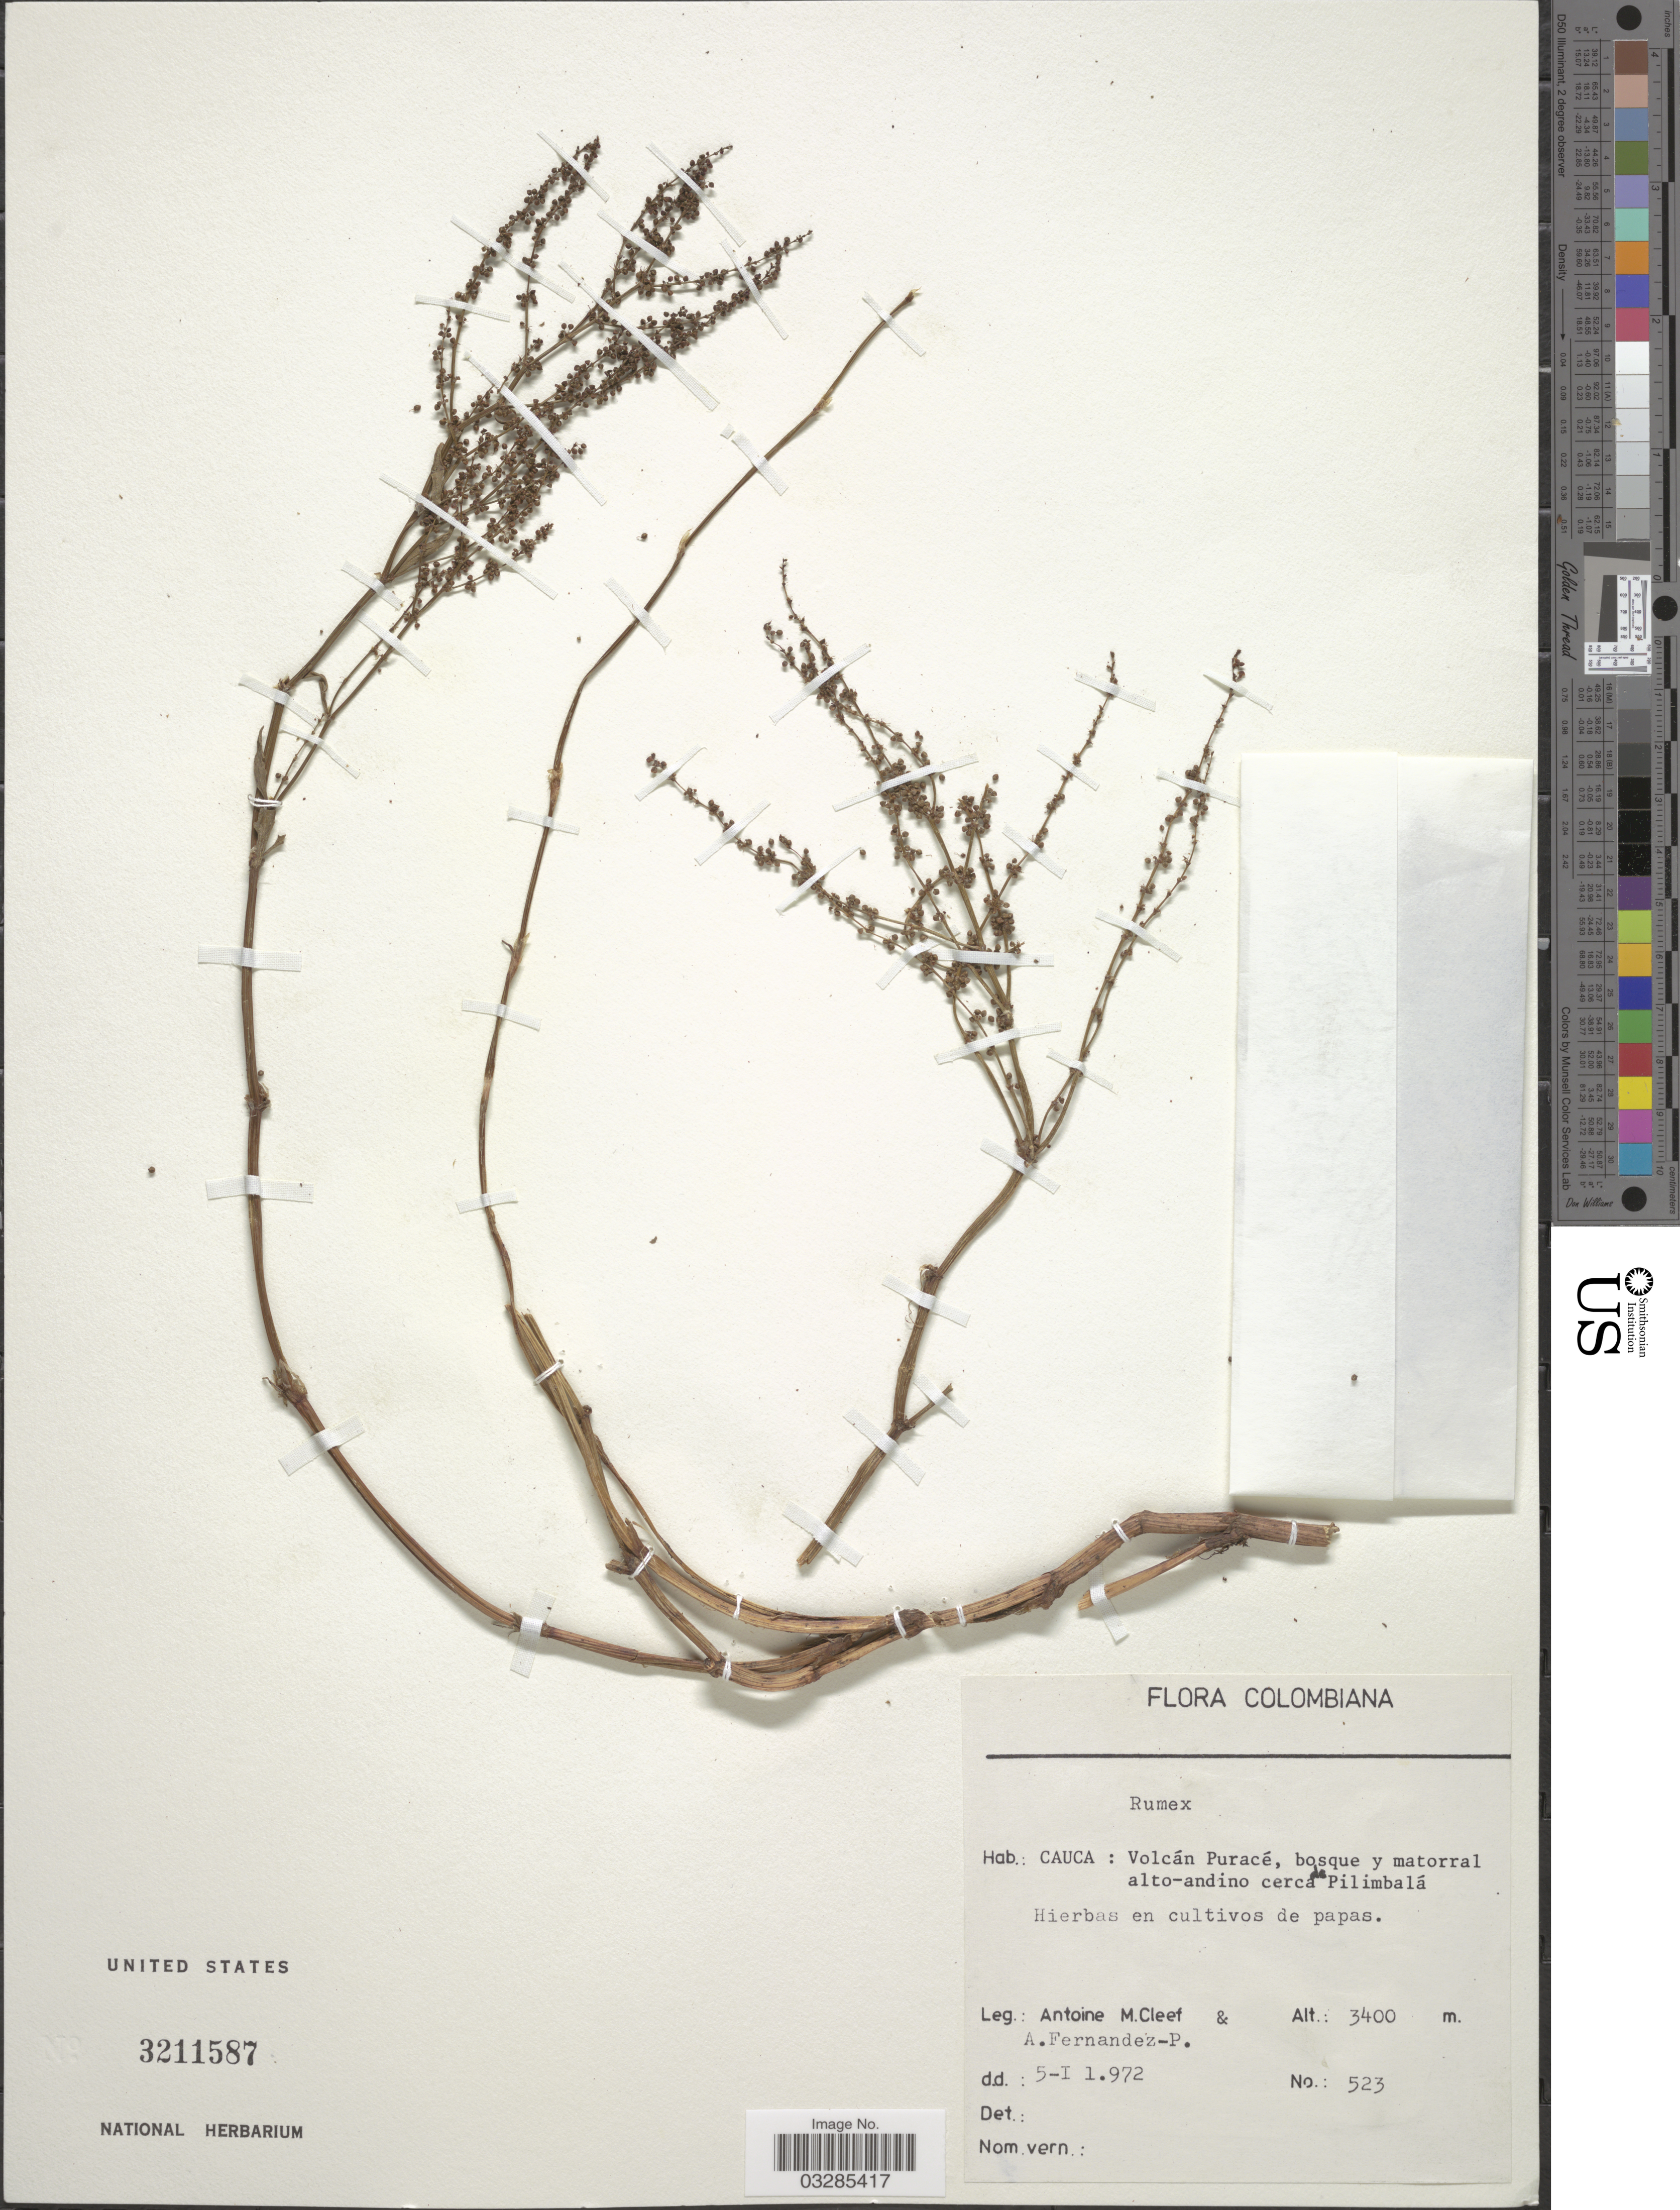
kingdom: Plantae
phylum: Tracheophyta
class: Magnoliopsida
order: Caryophyllales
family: Polygonaceae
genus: Rumex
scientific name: Rumex sp.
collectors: A. M. Cleef & A. Fernández-Pérez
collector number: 523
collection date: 1972-01-05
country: Colombia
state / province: Cauca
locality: Volcán Puracé, bosque y matorral alto-andino cerca de Pilimbalá.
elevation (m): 3400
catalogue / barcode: US 3211587